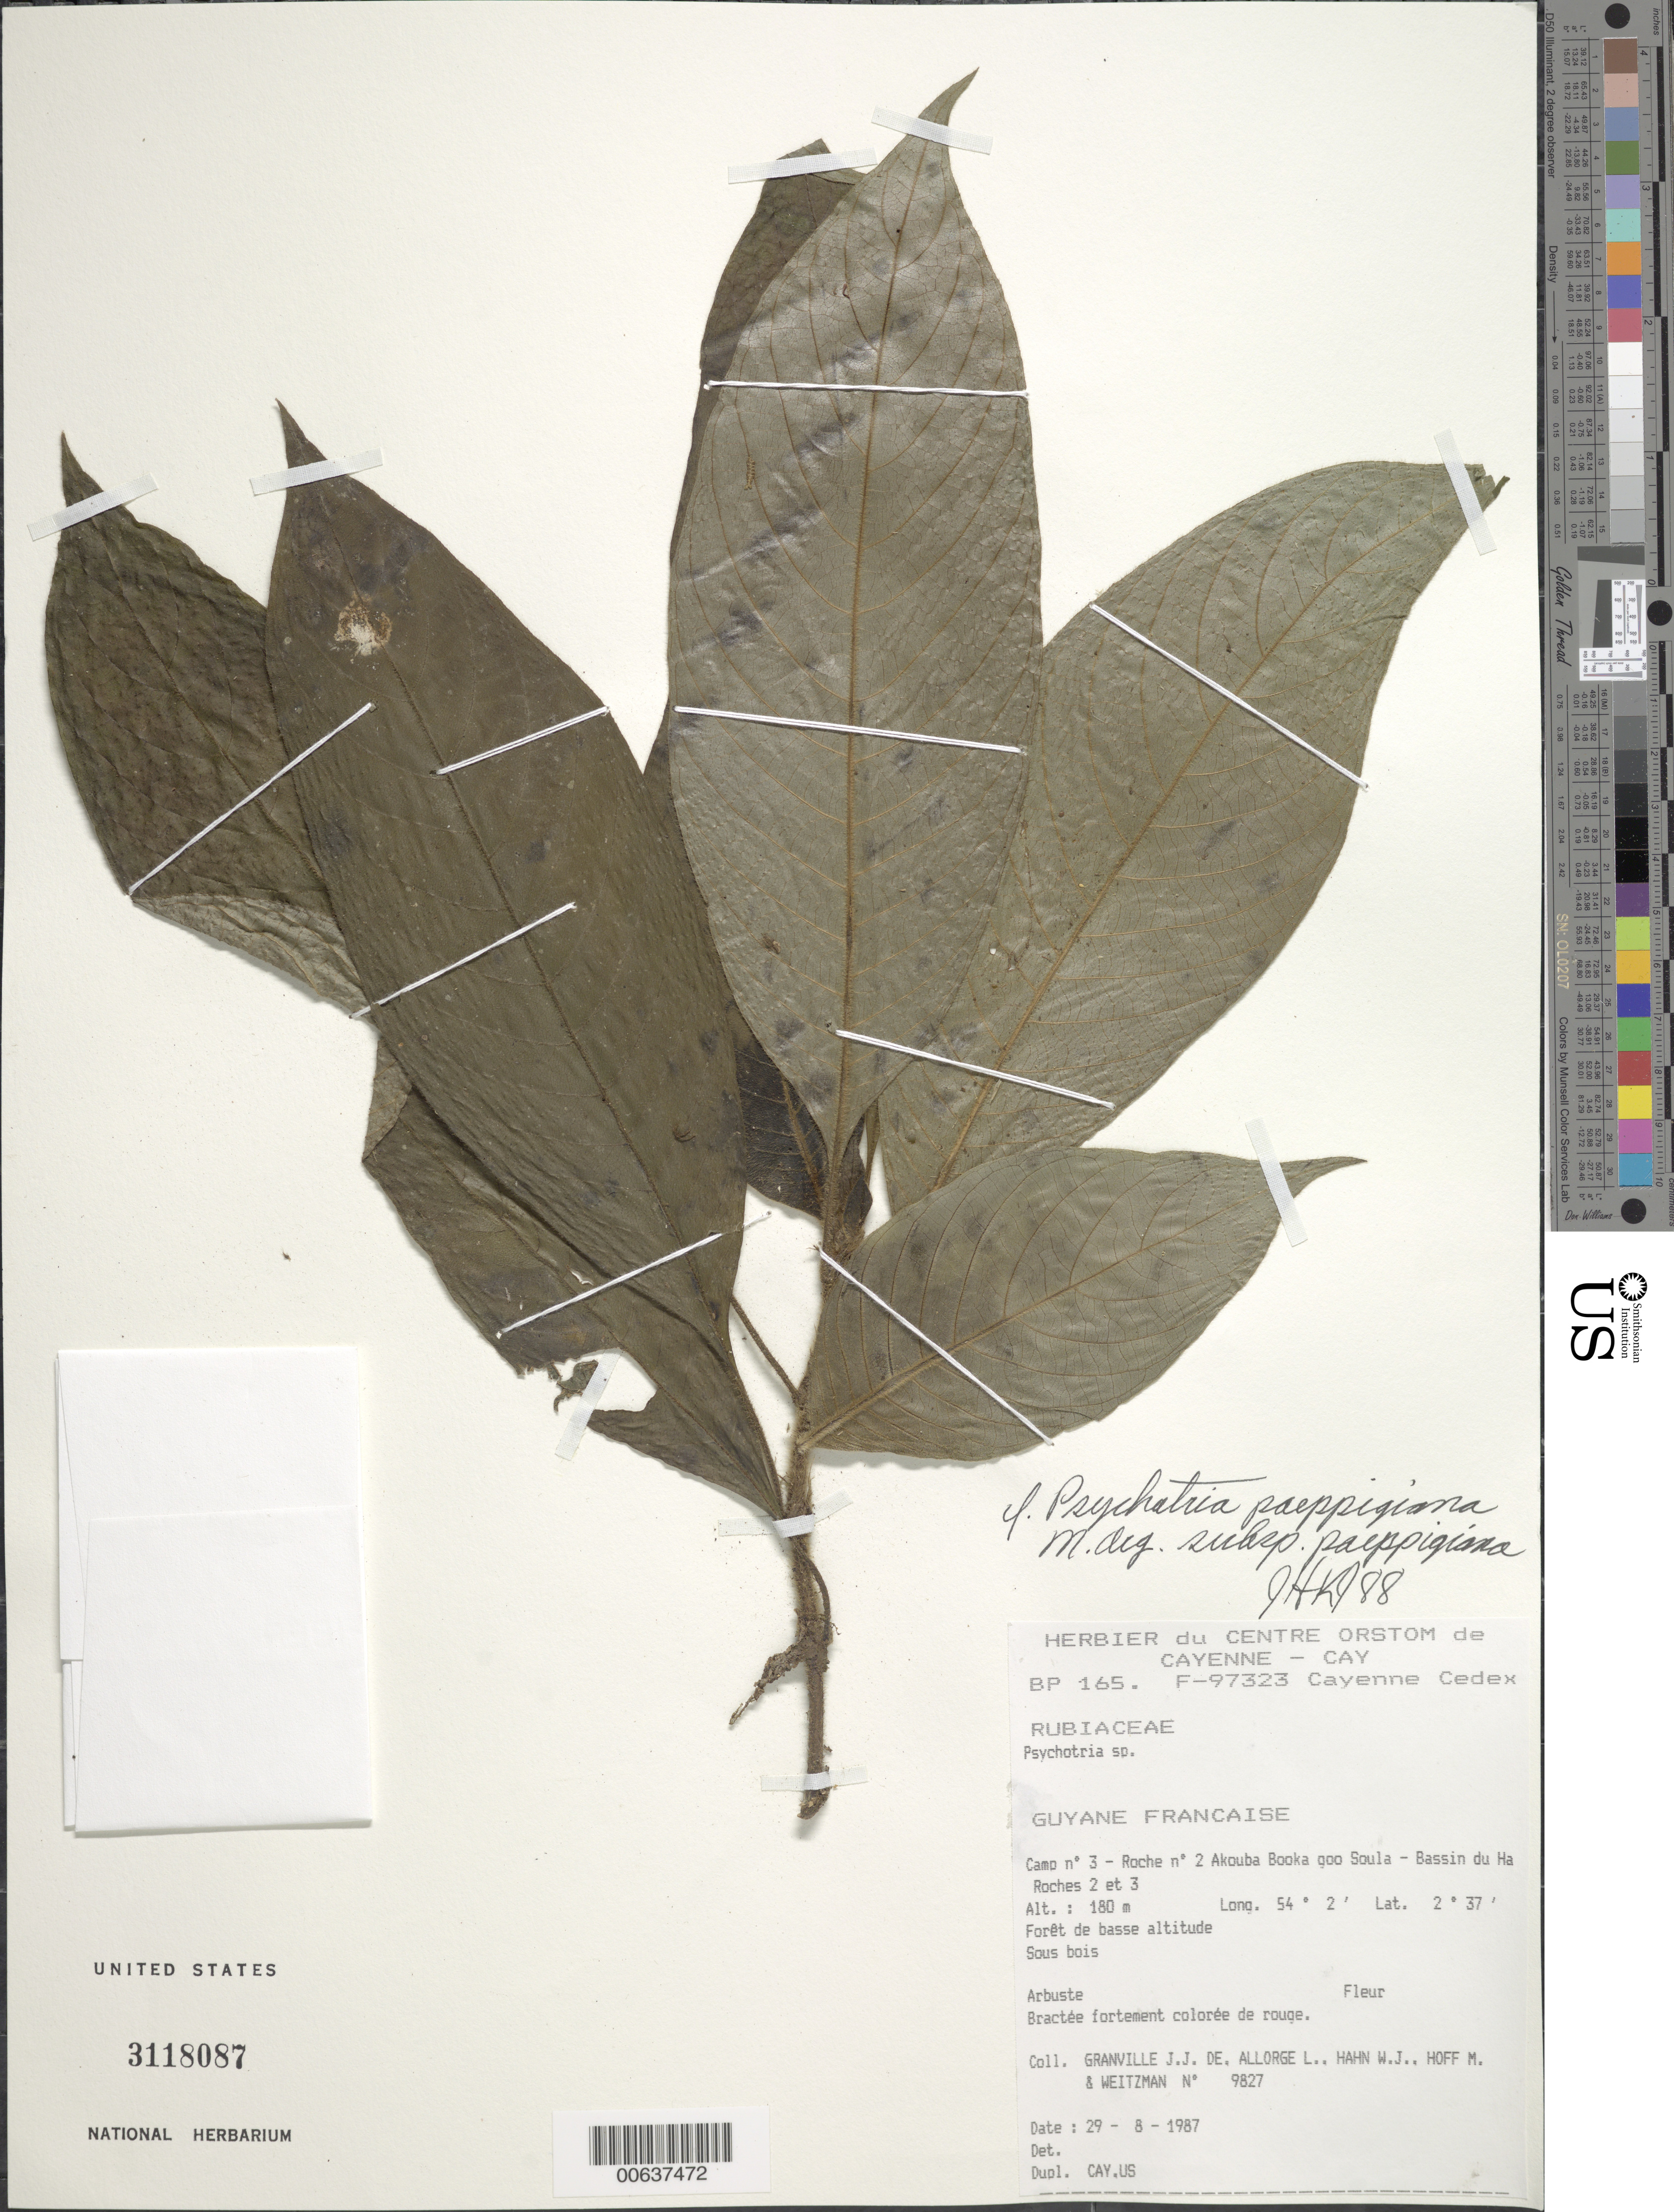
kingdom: Plantae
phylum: Tracheophyta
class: Magnoliopsida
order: Gentianales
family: Rubiaceae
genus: Palicourea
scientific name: Palicourea tomentosa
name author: (Aubl.) Borhidi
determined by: Kirkbride, J. H., Jr.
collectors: J.-J. de Granville, L. Allorge, W. J. Hahn, M. Hoff & A. L. Weitzman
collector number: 9827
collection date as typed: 29-Aug-87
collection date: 1987-08-29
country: French Guiana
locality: Akouba Booka goo Soula, Camp #3, Roche no. 2, Bassin du Haut-Marouini; roches 2 et 3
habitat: Foret de basse altitude; sous bois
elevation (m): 180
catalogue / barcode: US 3118087